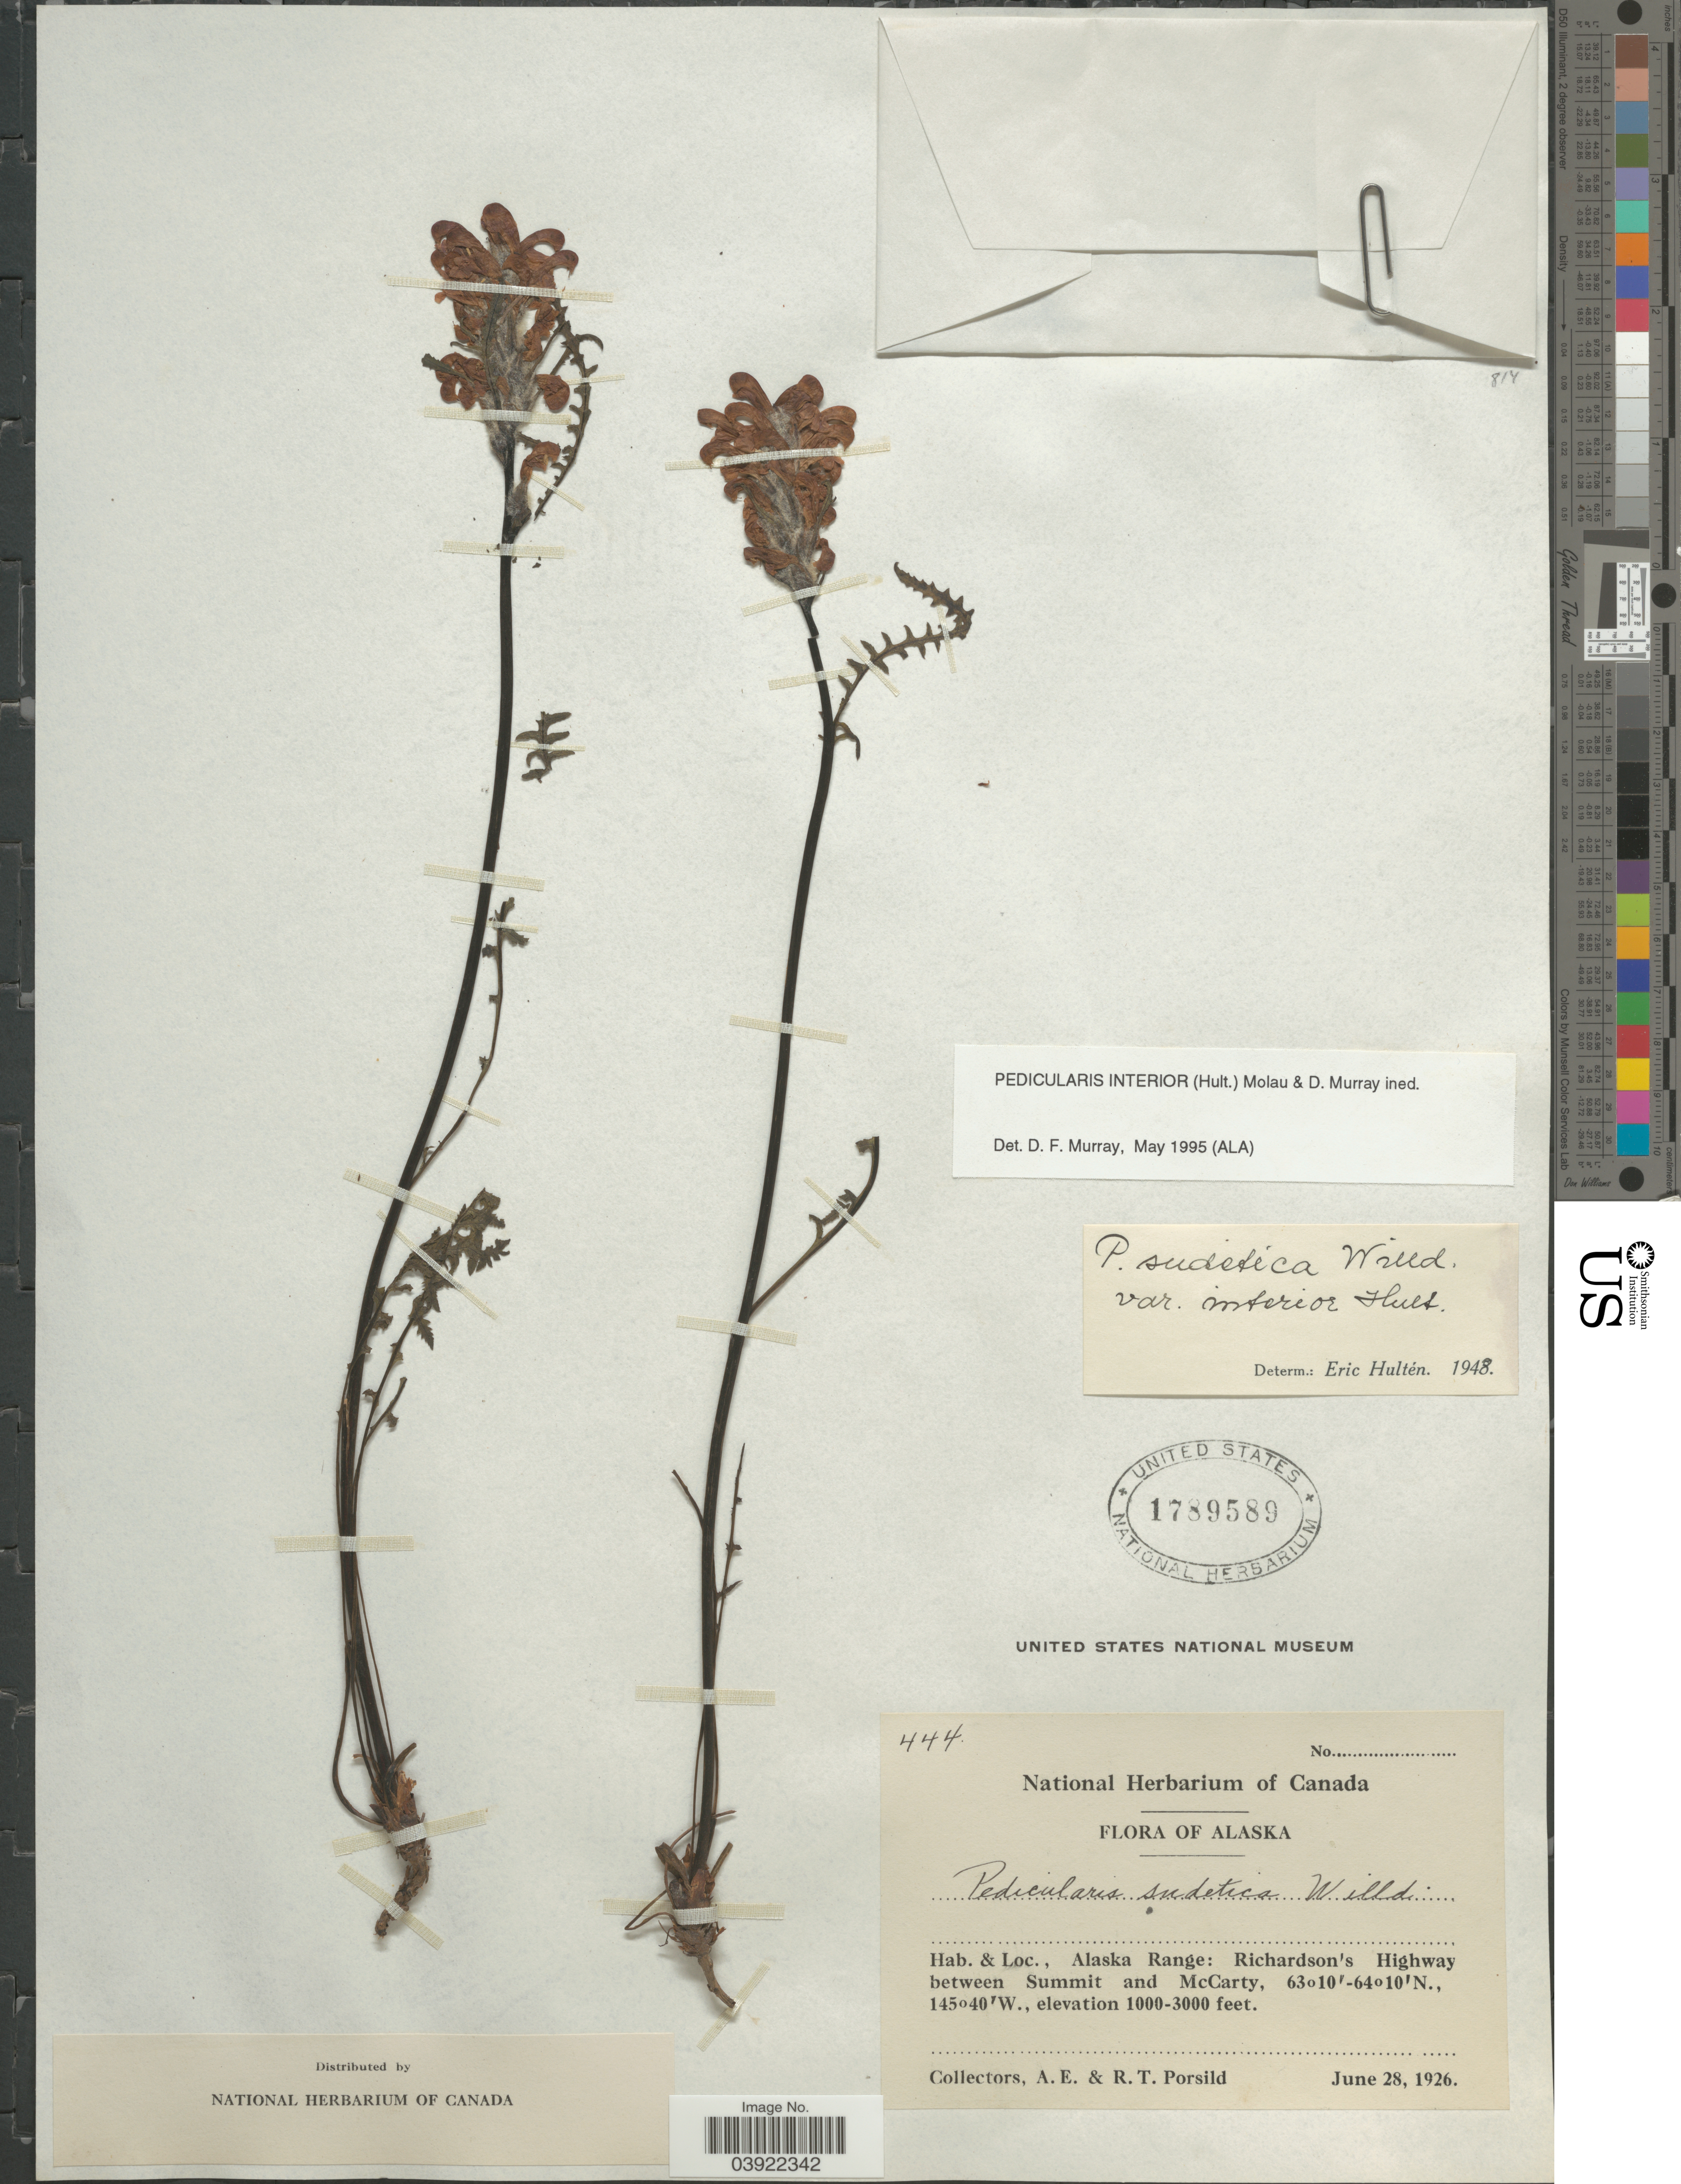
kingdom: Plantae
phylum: Tracheophyta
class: Magnoliopsida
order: Lamiales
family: Orobanchaceae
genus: Pedicularis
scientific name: Pedicularis interior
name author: (Hultén) Molau & D.F. Murray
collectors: A. E. Porsild & R. T. Porsild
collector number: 444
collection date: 1926-06-28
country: United States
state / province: Alaska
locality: Alaska Range: Richardson's Highway between Summit and McCarty.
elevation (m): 305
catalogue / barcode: US 1789589